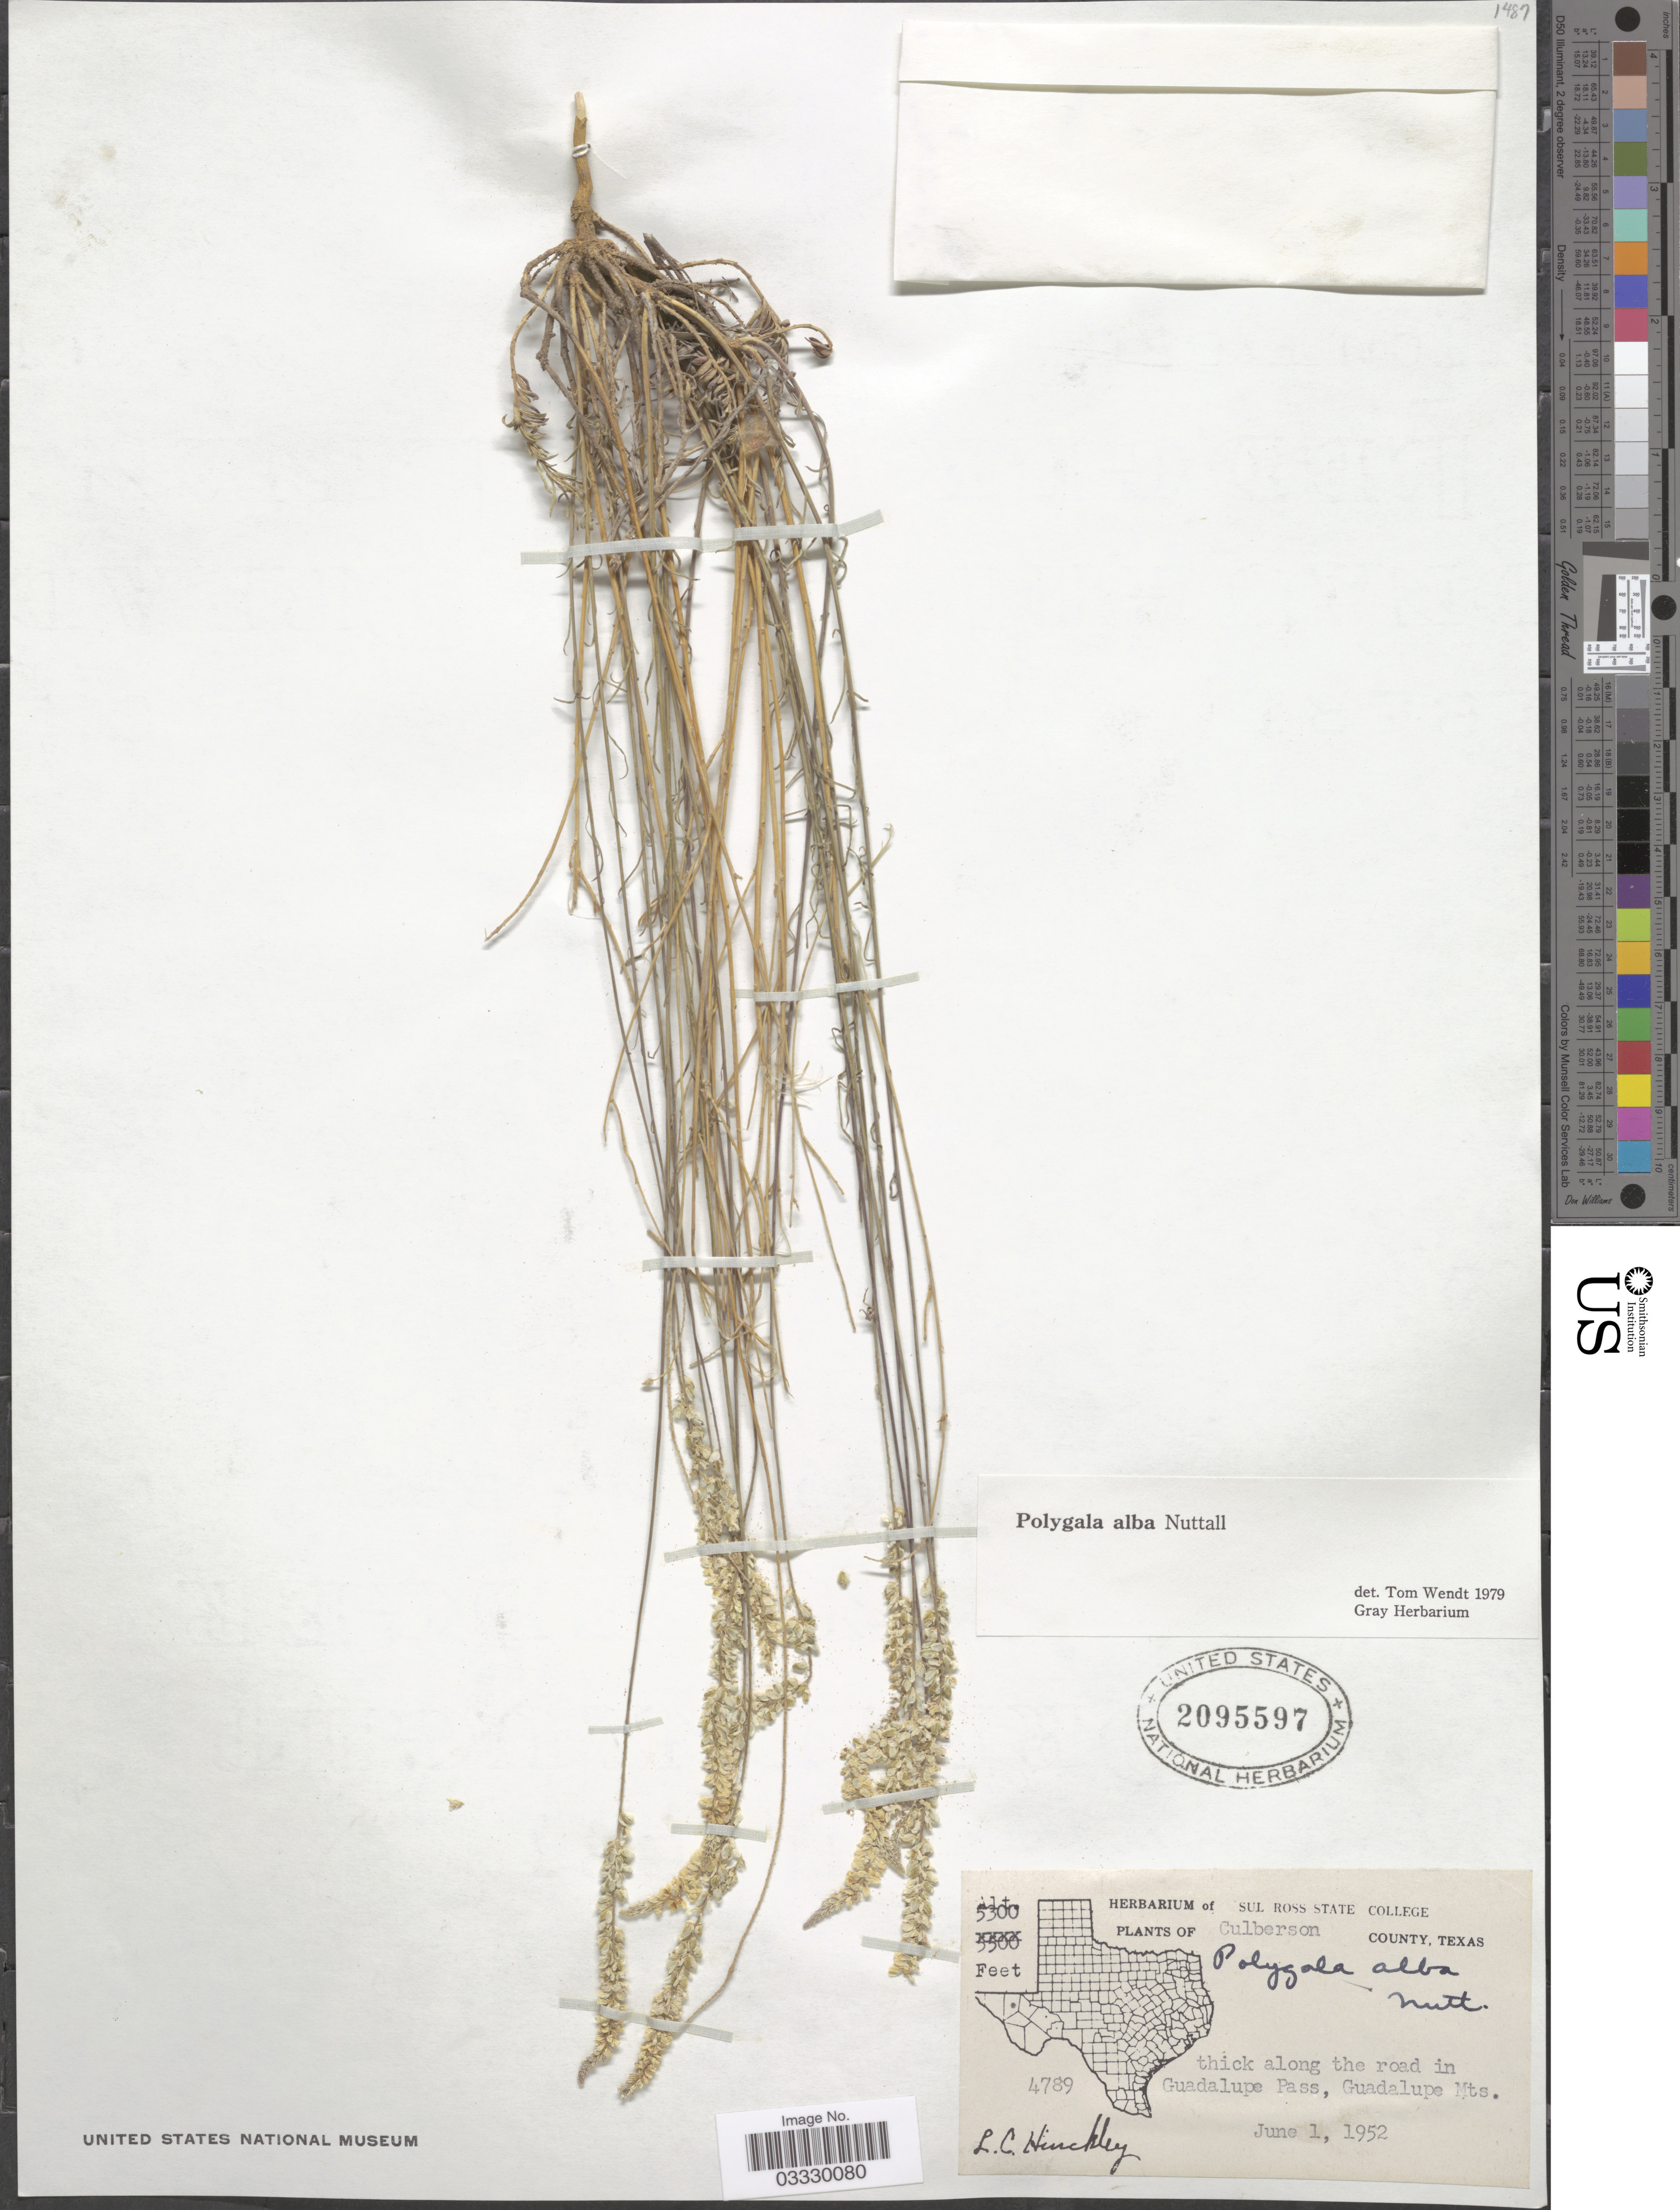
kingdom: Plantae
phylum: Tracheophyta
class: Magnoliopsida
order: Fabales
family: Polygalaceae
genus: Polygala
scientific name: Polygala alba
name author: Nutt.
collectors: L. Hinckley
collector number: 4789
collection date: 1952-06-01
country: United States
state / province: Texas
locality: Culberson County. Thick along the road in Guadalupe Pass, Guadalupe Mts.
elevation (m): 1615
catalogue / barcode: US 2095597